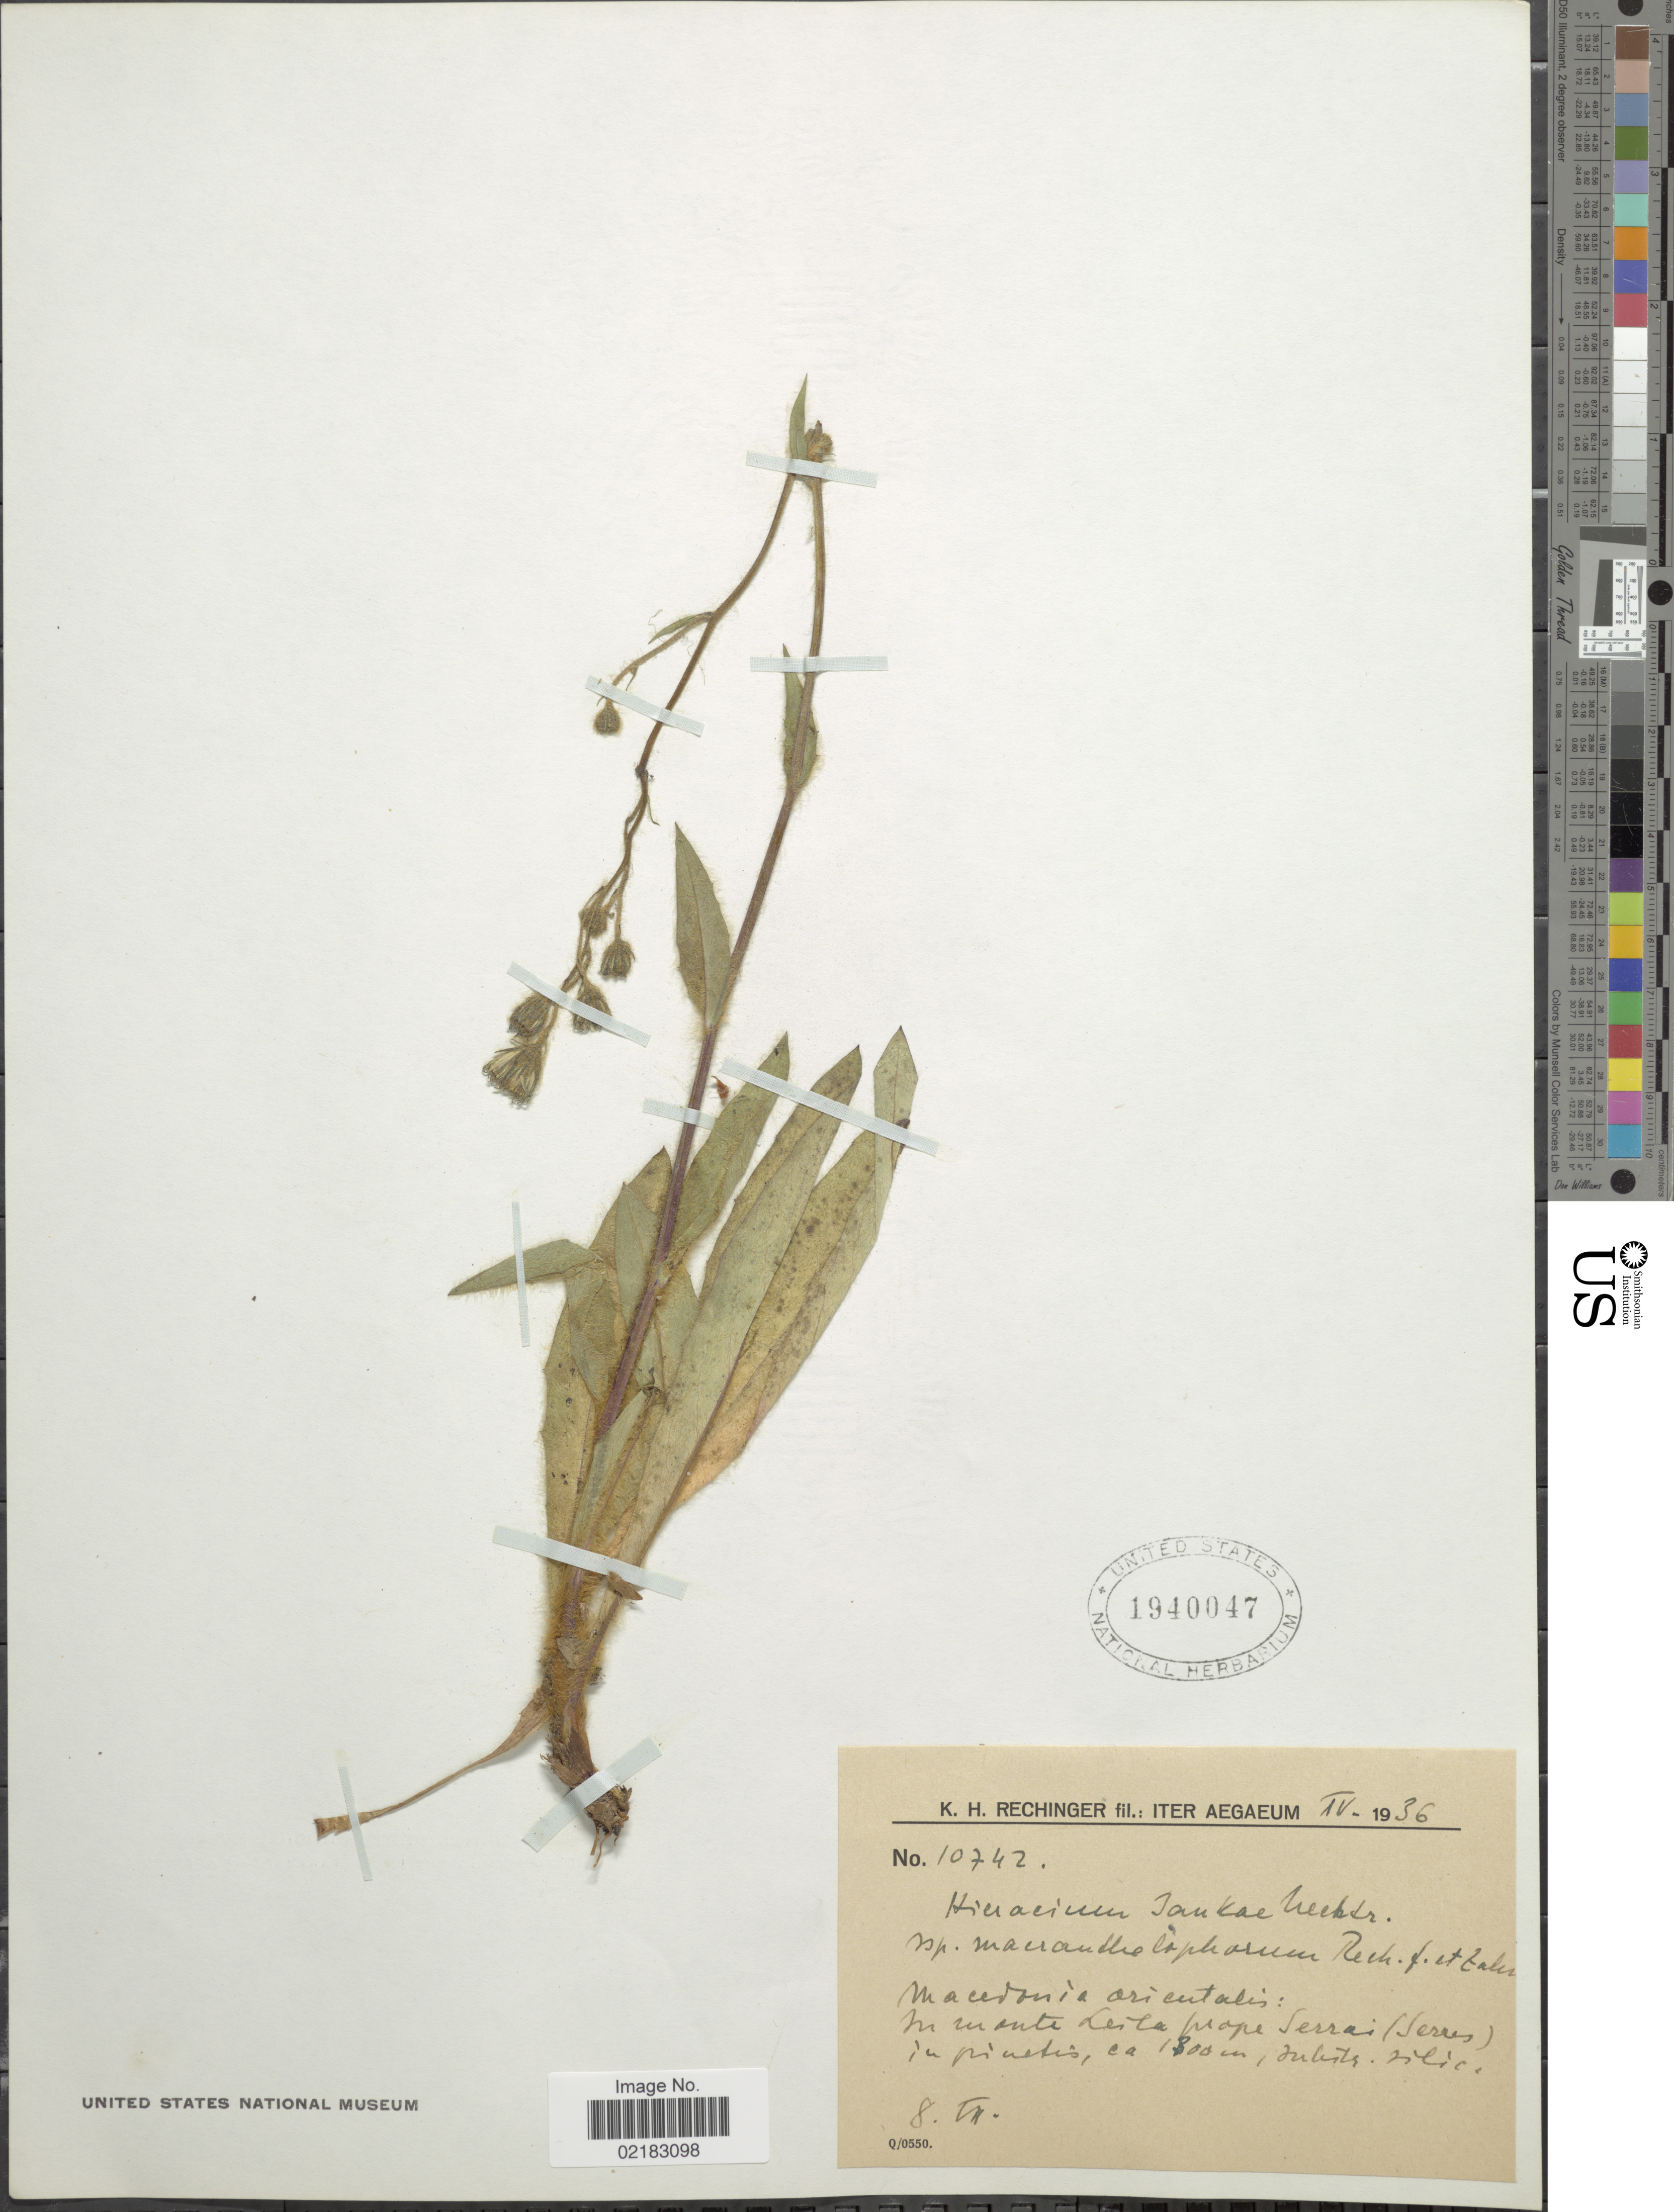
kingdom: Plantae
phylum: Tracheophyta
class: Magnoliopsida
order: Asterales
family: Asteraceae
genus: Hieracium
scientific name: Hieracium jankae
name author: R. Uechtr.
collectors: K. H. Rechinger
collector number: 10742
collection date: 1936-04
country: North Macedonia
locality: Macedonia aricutalis: Nu Uioute Lesta Prope Serrai (Serros) ui piuestis [interpreted]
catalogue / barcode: US 1940047